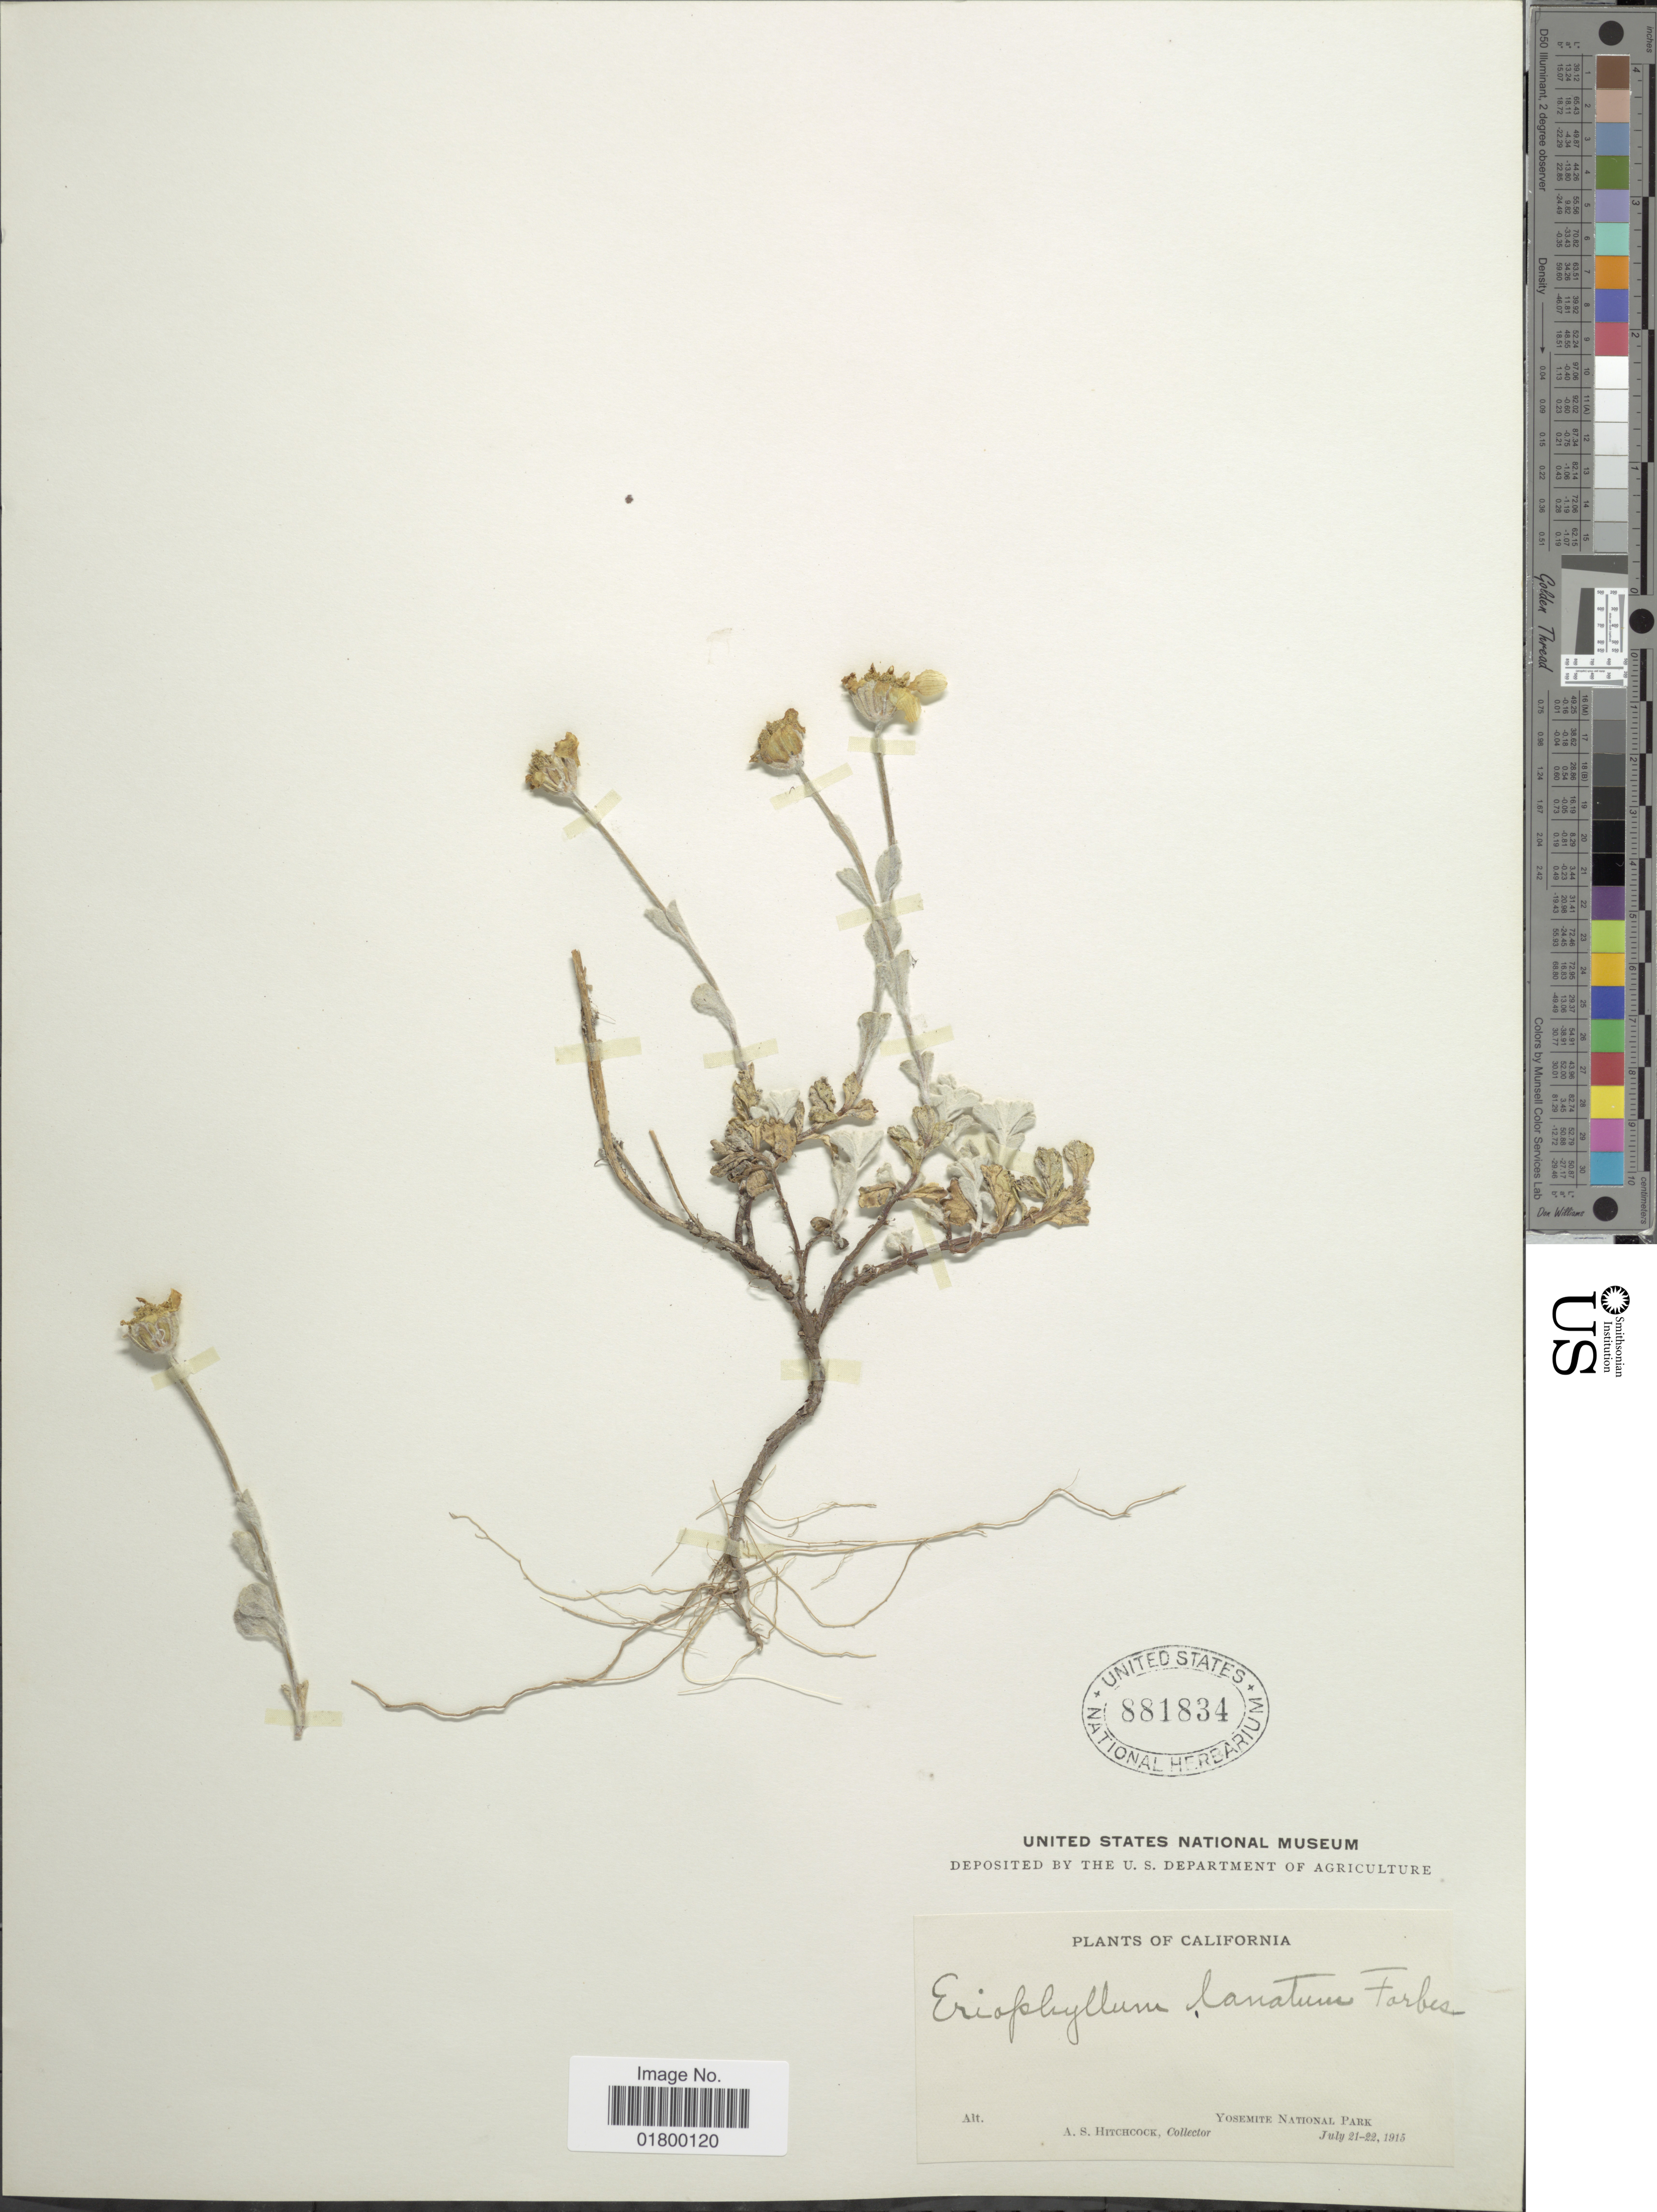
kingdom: Plantae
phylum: Tracheophyta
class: Magnoliopsida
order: Asterales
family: Asteraceae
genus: Eriophyllum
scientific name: Eriophyllum lanatum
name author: (Pursh) J. Forbes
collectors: A. S. Hitchcock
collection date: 1915-07-21/1915-07-22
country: United States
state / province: California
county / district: Mariposa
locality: Yosemite National Park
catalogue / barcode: US 881834